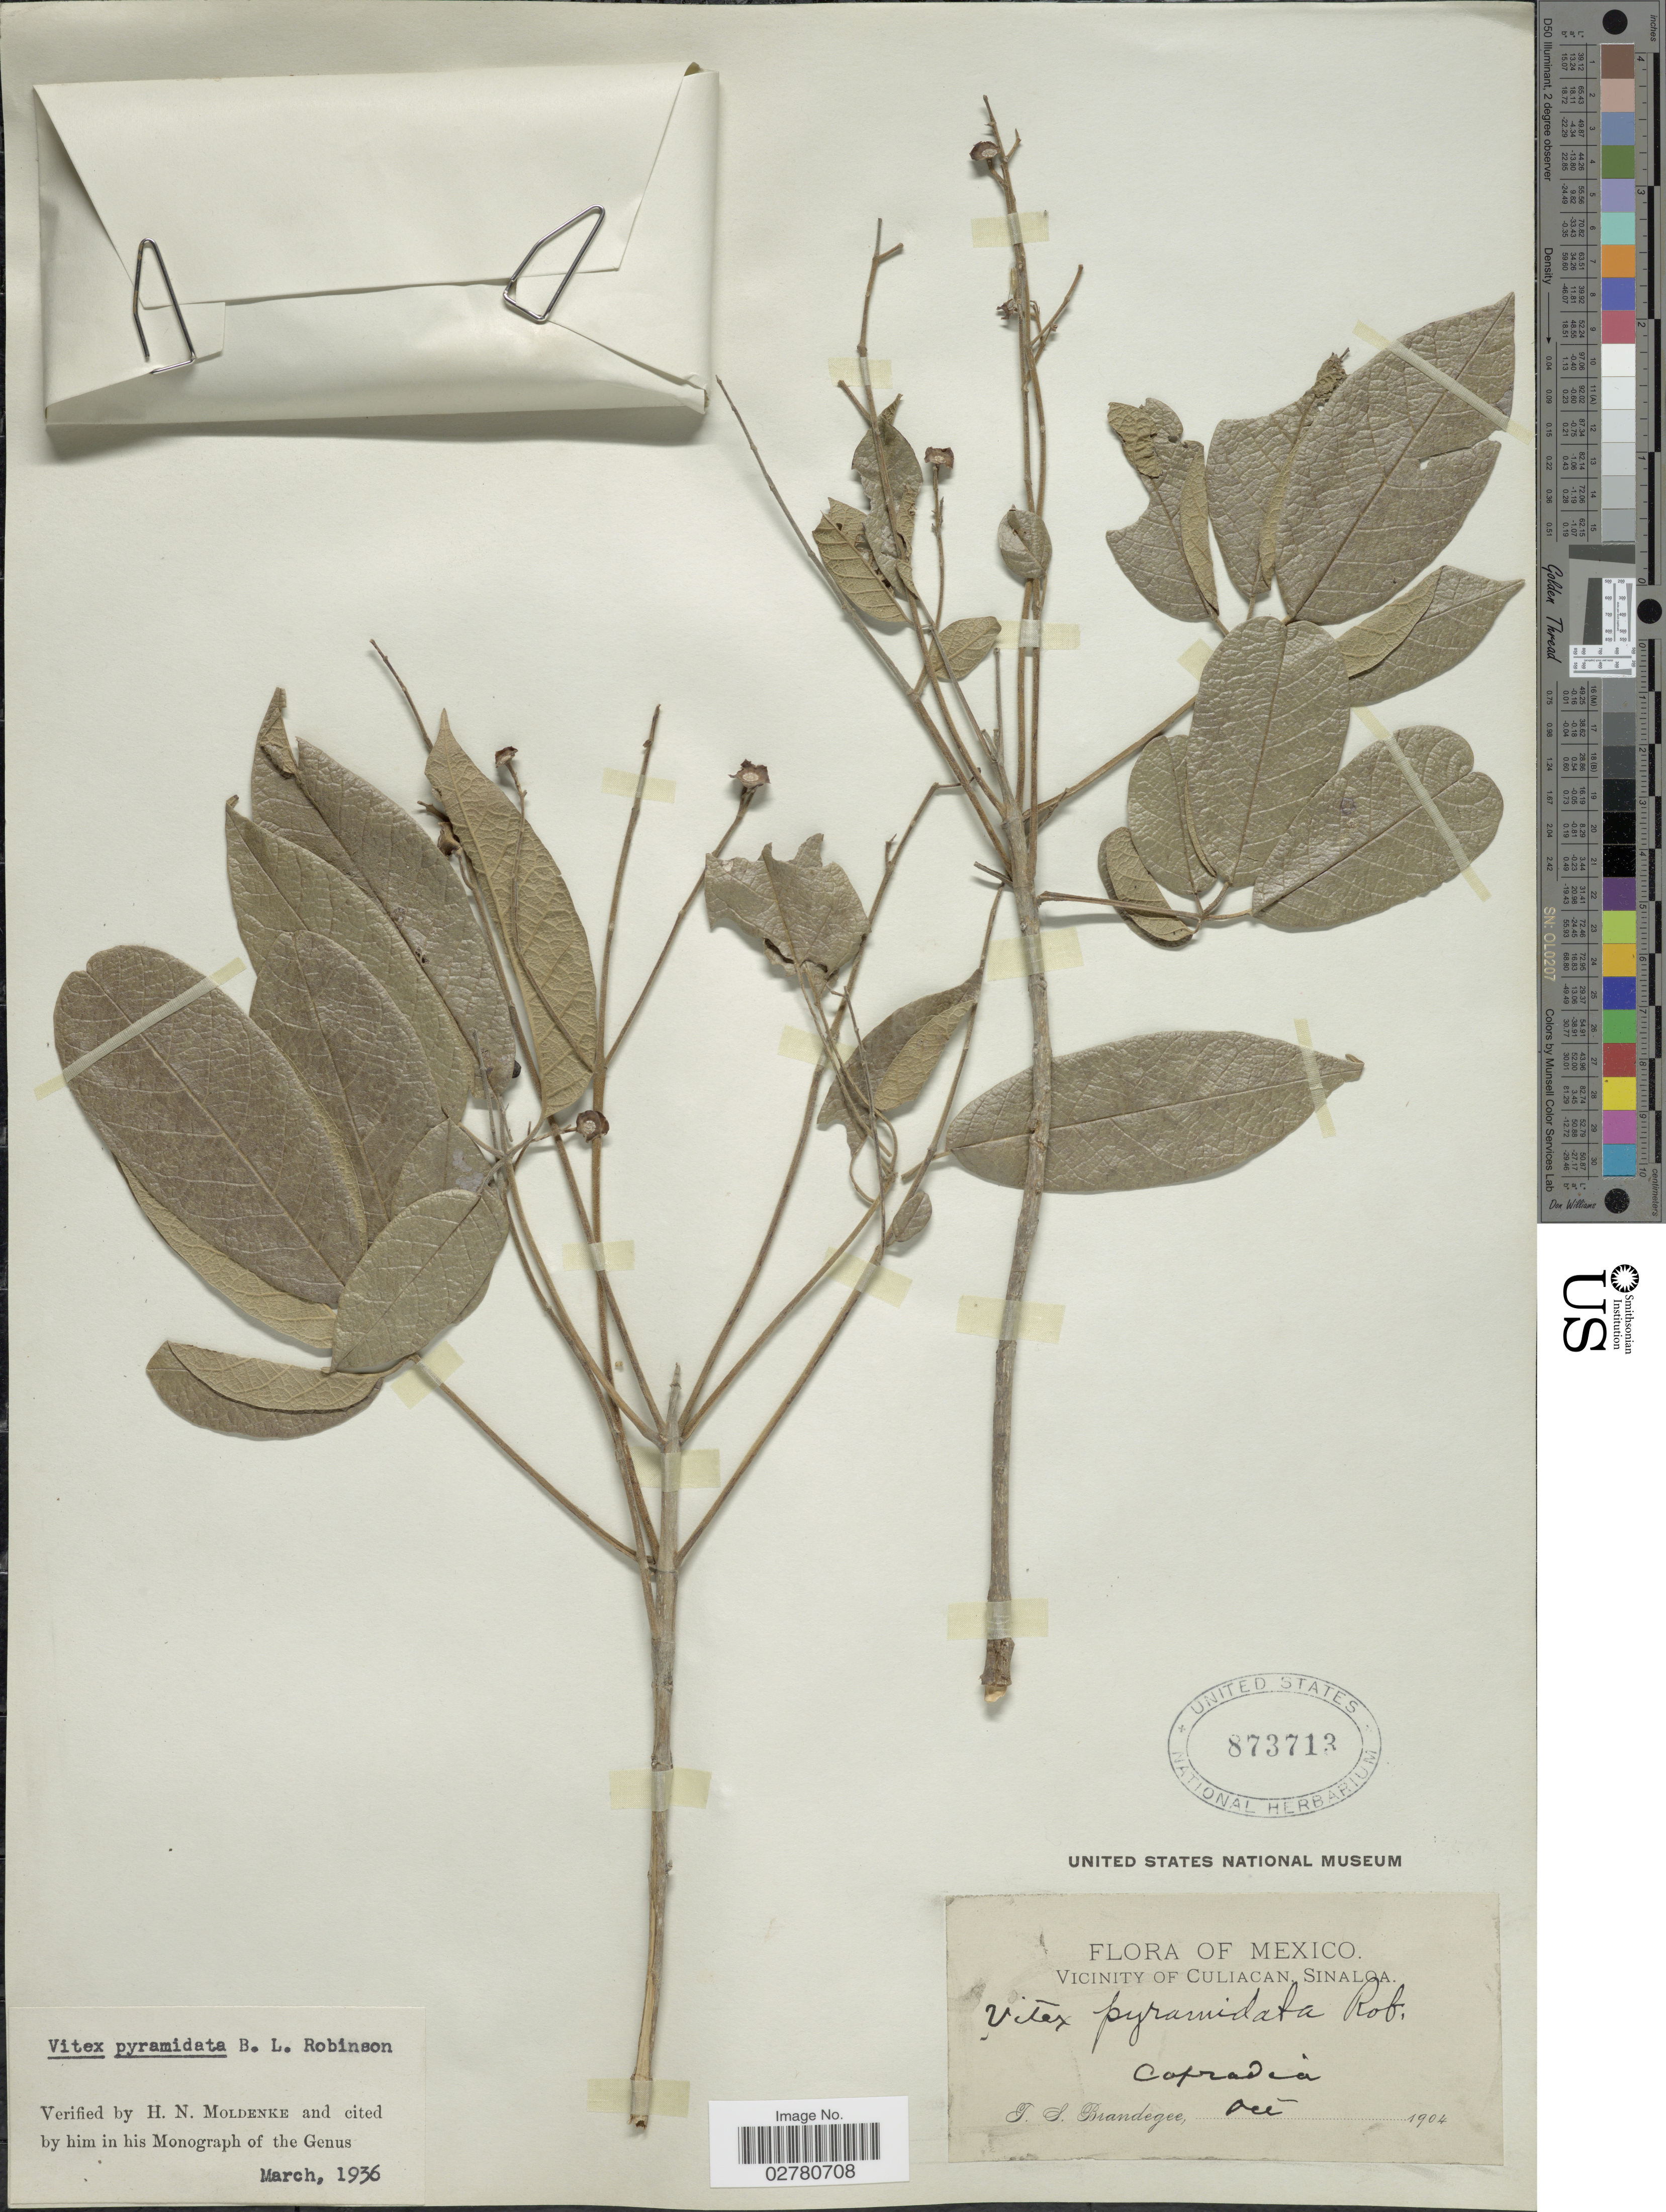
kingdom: Plantae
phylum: Tracheophyta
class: Magnoliopsida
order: Lamiales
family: Lamiaceae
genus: Vitex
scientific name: Vitex pyramidata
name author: B.L. Rob.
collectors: T. S. Brandegee (herbarium)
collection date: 1904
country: Mexico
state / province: Sinaloa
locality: Vicinity of Culiacan. Capradia.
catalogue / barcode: US 873713